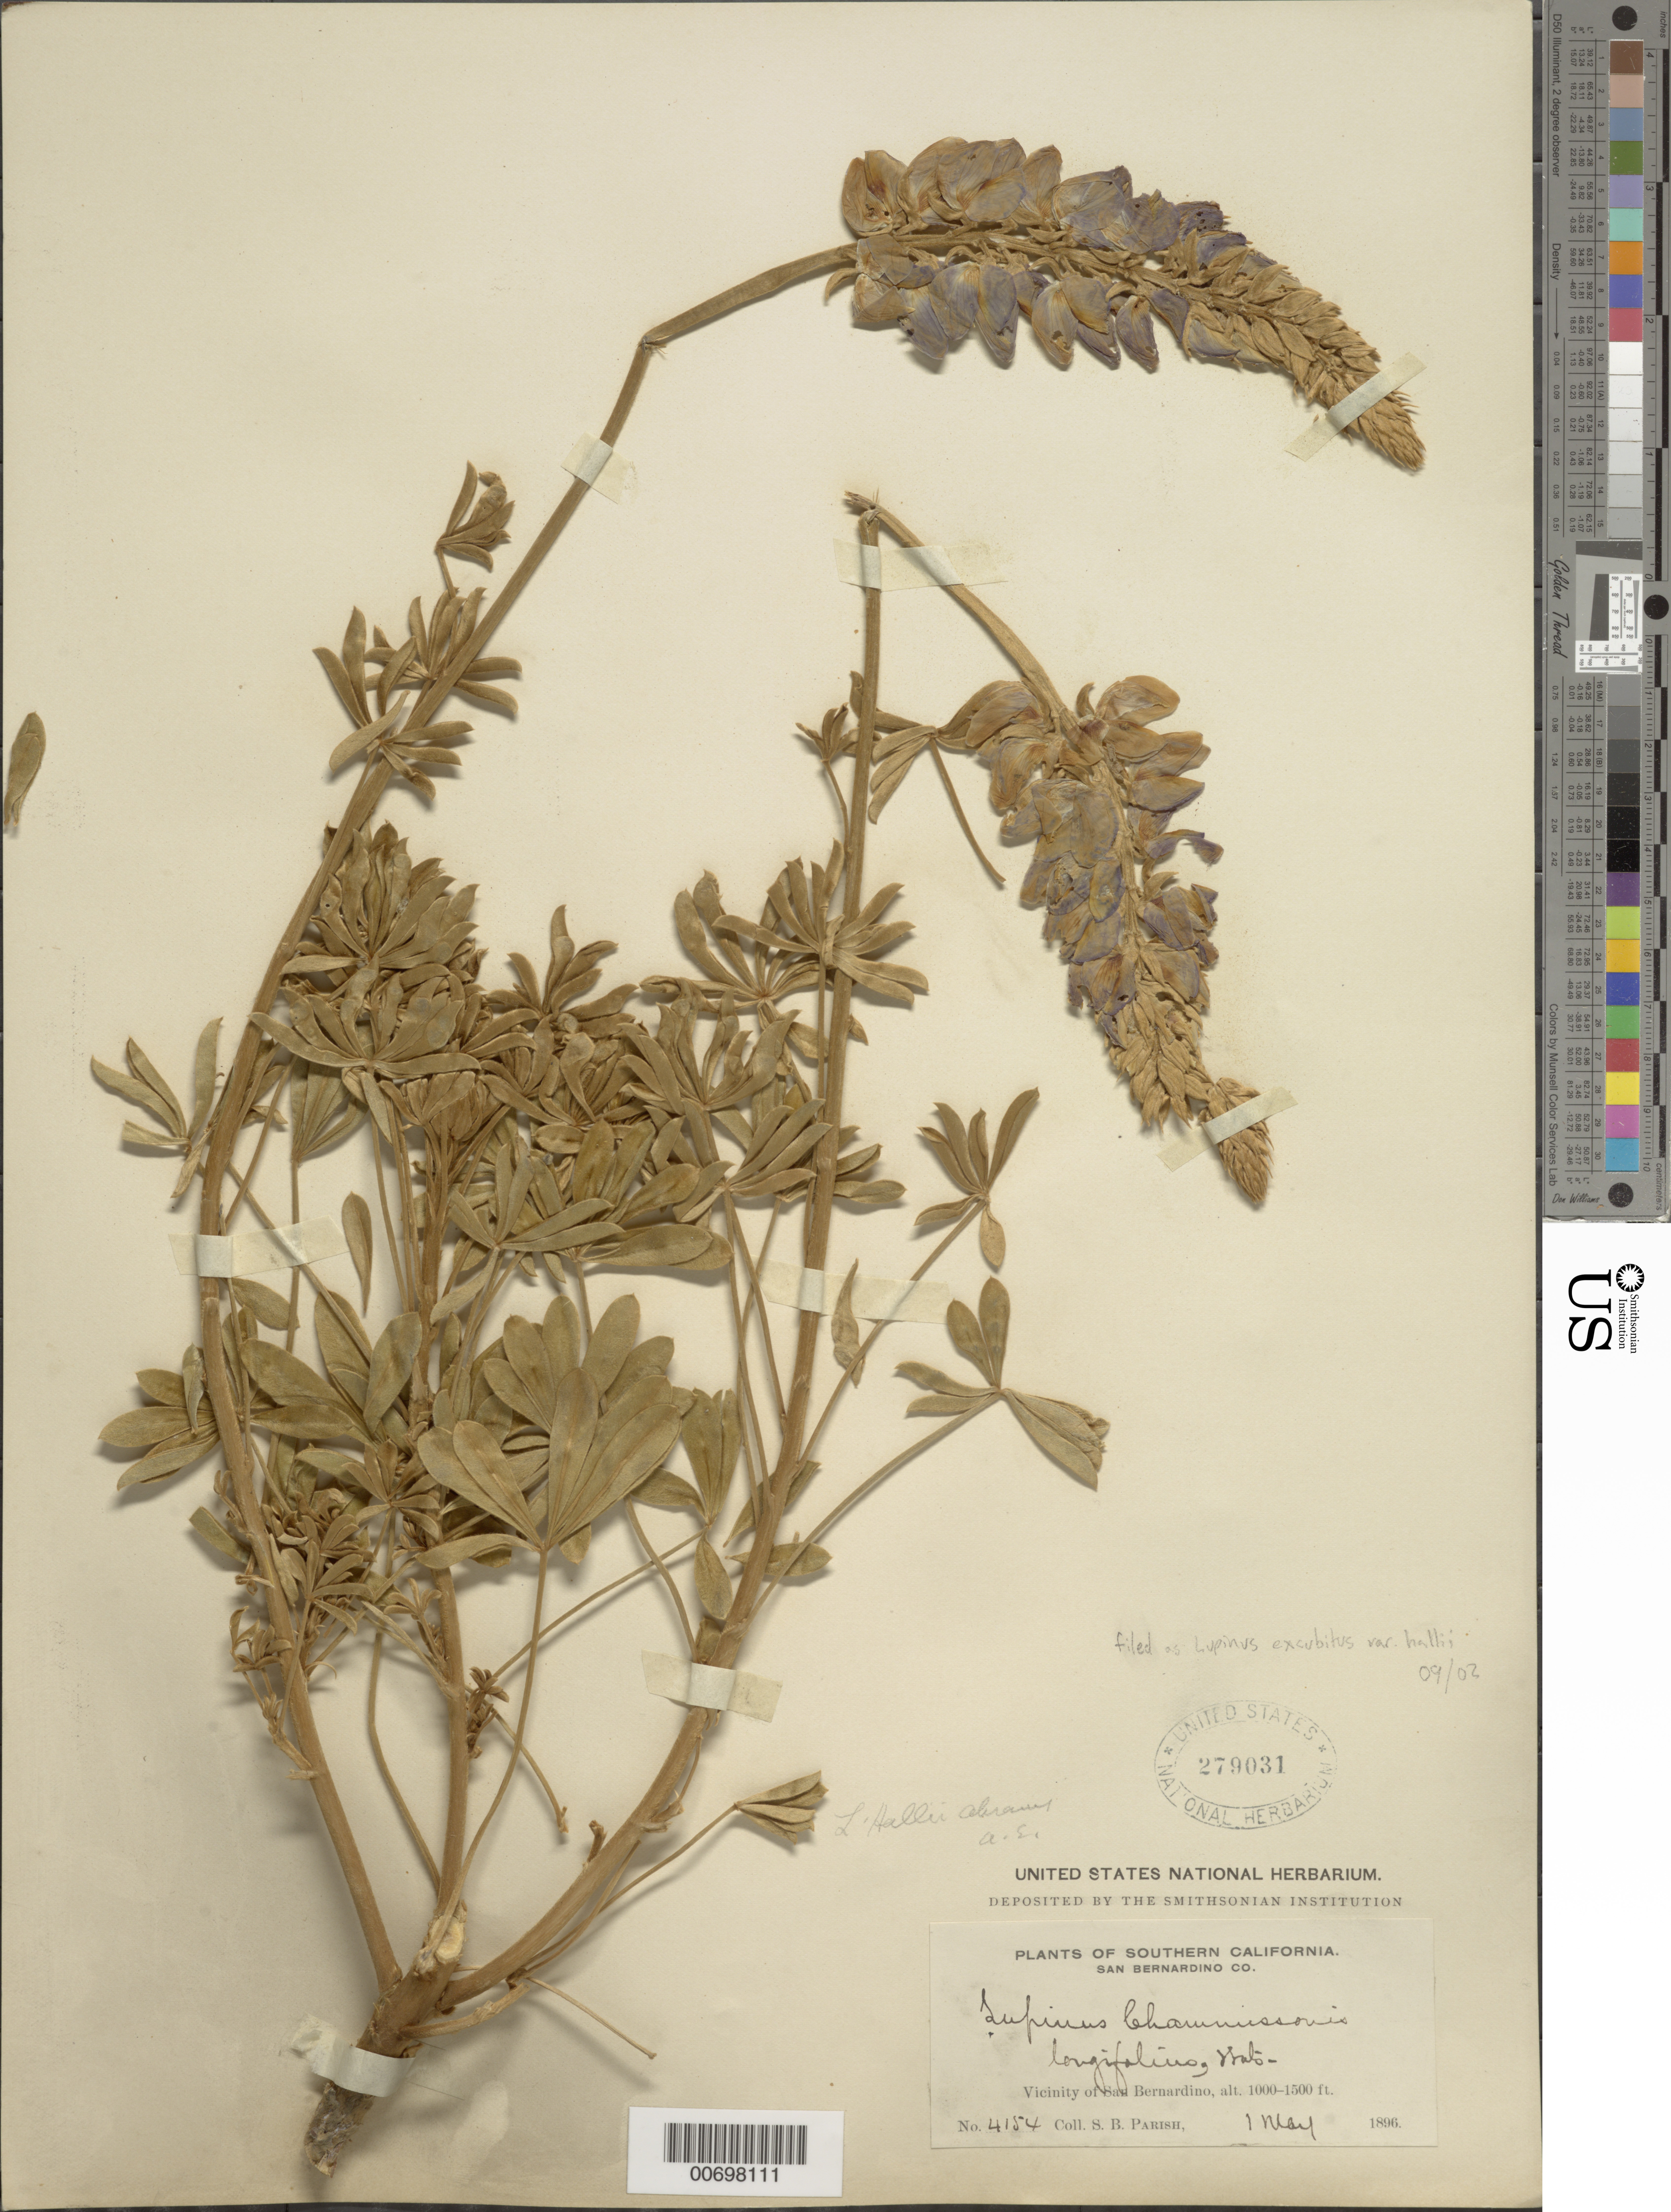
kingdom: Plantae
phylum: Tracheophyta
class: Magnoliopsida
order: Fabales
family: Fabaceae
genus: Lupinus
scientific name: Lupinus excubitus var. hallii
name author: (Abrams) C.P. Sm.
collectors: S. B. Parish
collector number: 4154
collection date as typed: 01 May 1896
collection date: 1896-05-01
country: United States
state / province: California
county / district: San Bernardino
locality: Vicinity of San Bernardino.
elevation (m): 305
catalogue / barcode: US 279031